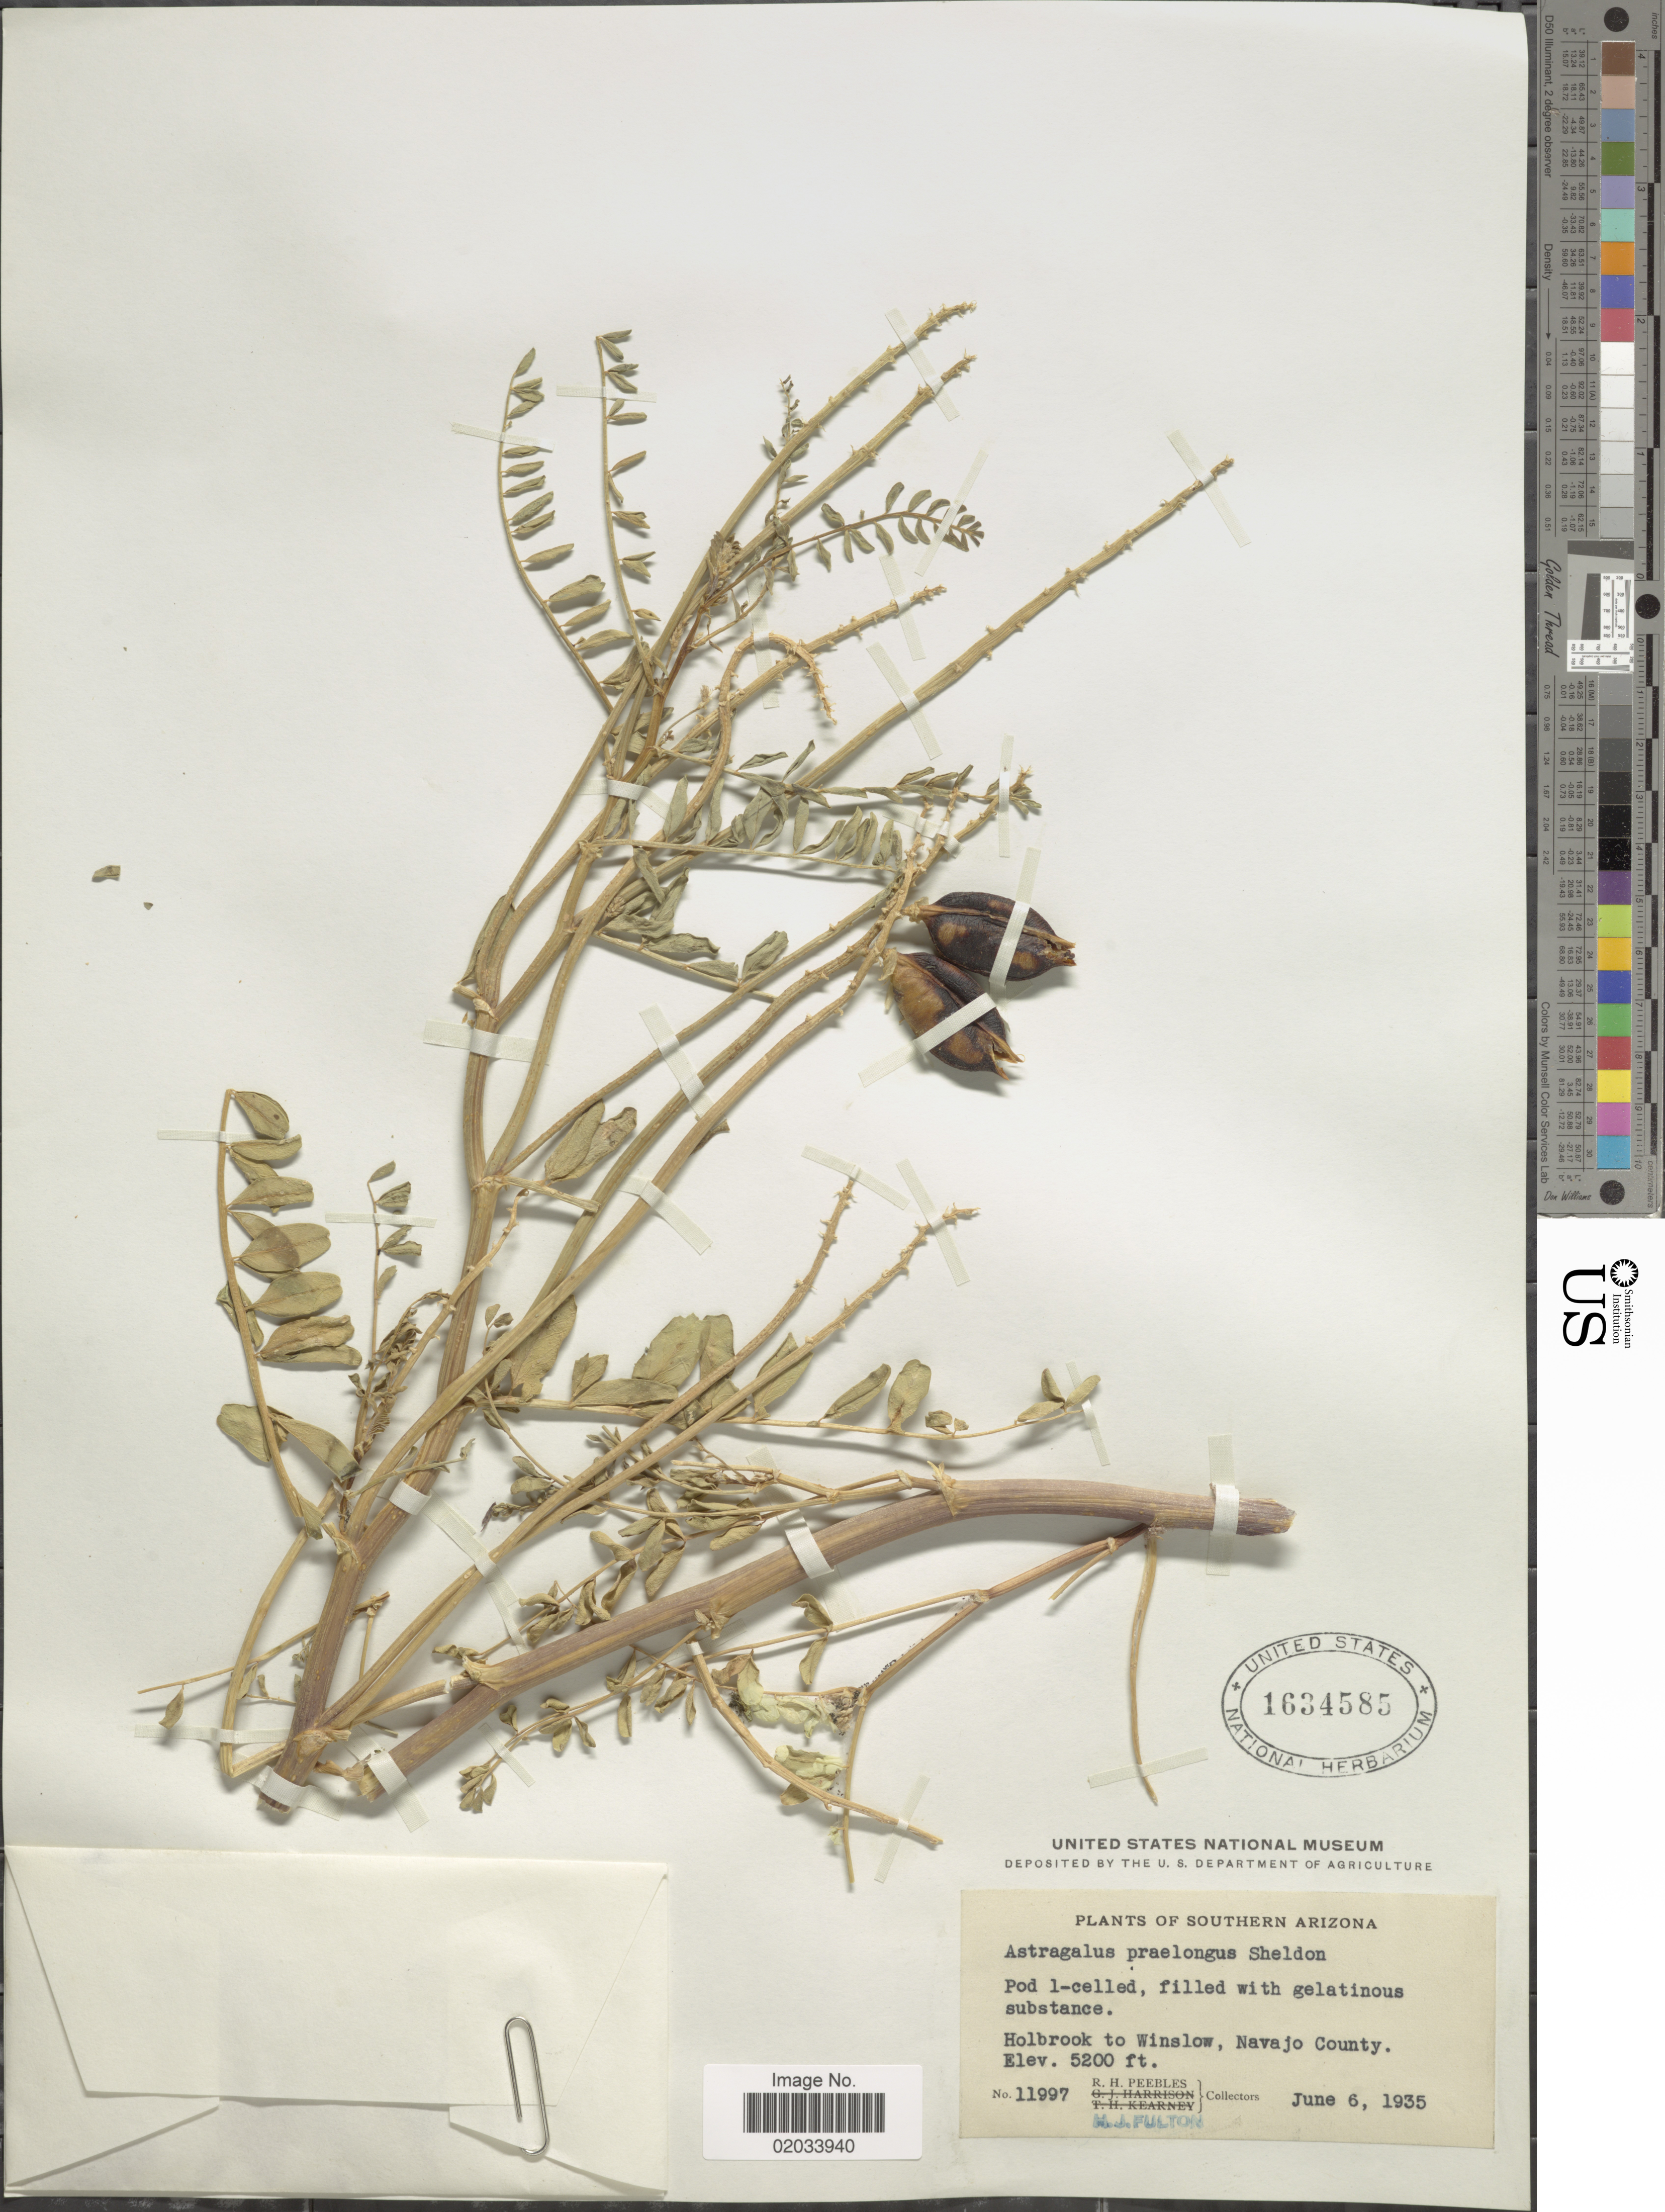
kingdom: Plantae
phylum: Tracheophyta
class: Magnoliopsida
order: Fabales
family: Fabaceae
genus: Astragalus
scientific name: Astragalus praelongus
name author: E. Sheld.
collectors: R. H. Peebles & M. Fulton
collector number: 11997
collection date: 1935-06-06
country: United States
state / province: Arizona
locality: Southern Arizona. Holbrook to Winslow, Navajo County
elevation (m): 1585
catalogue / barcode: US 1634585